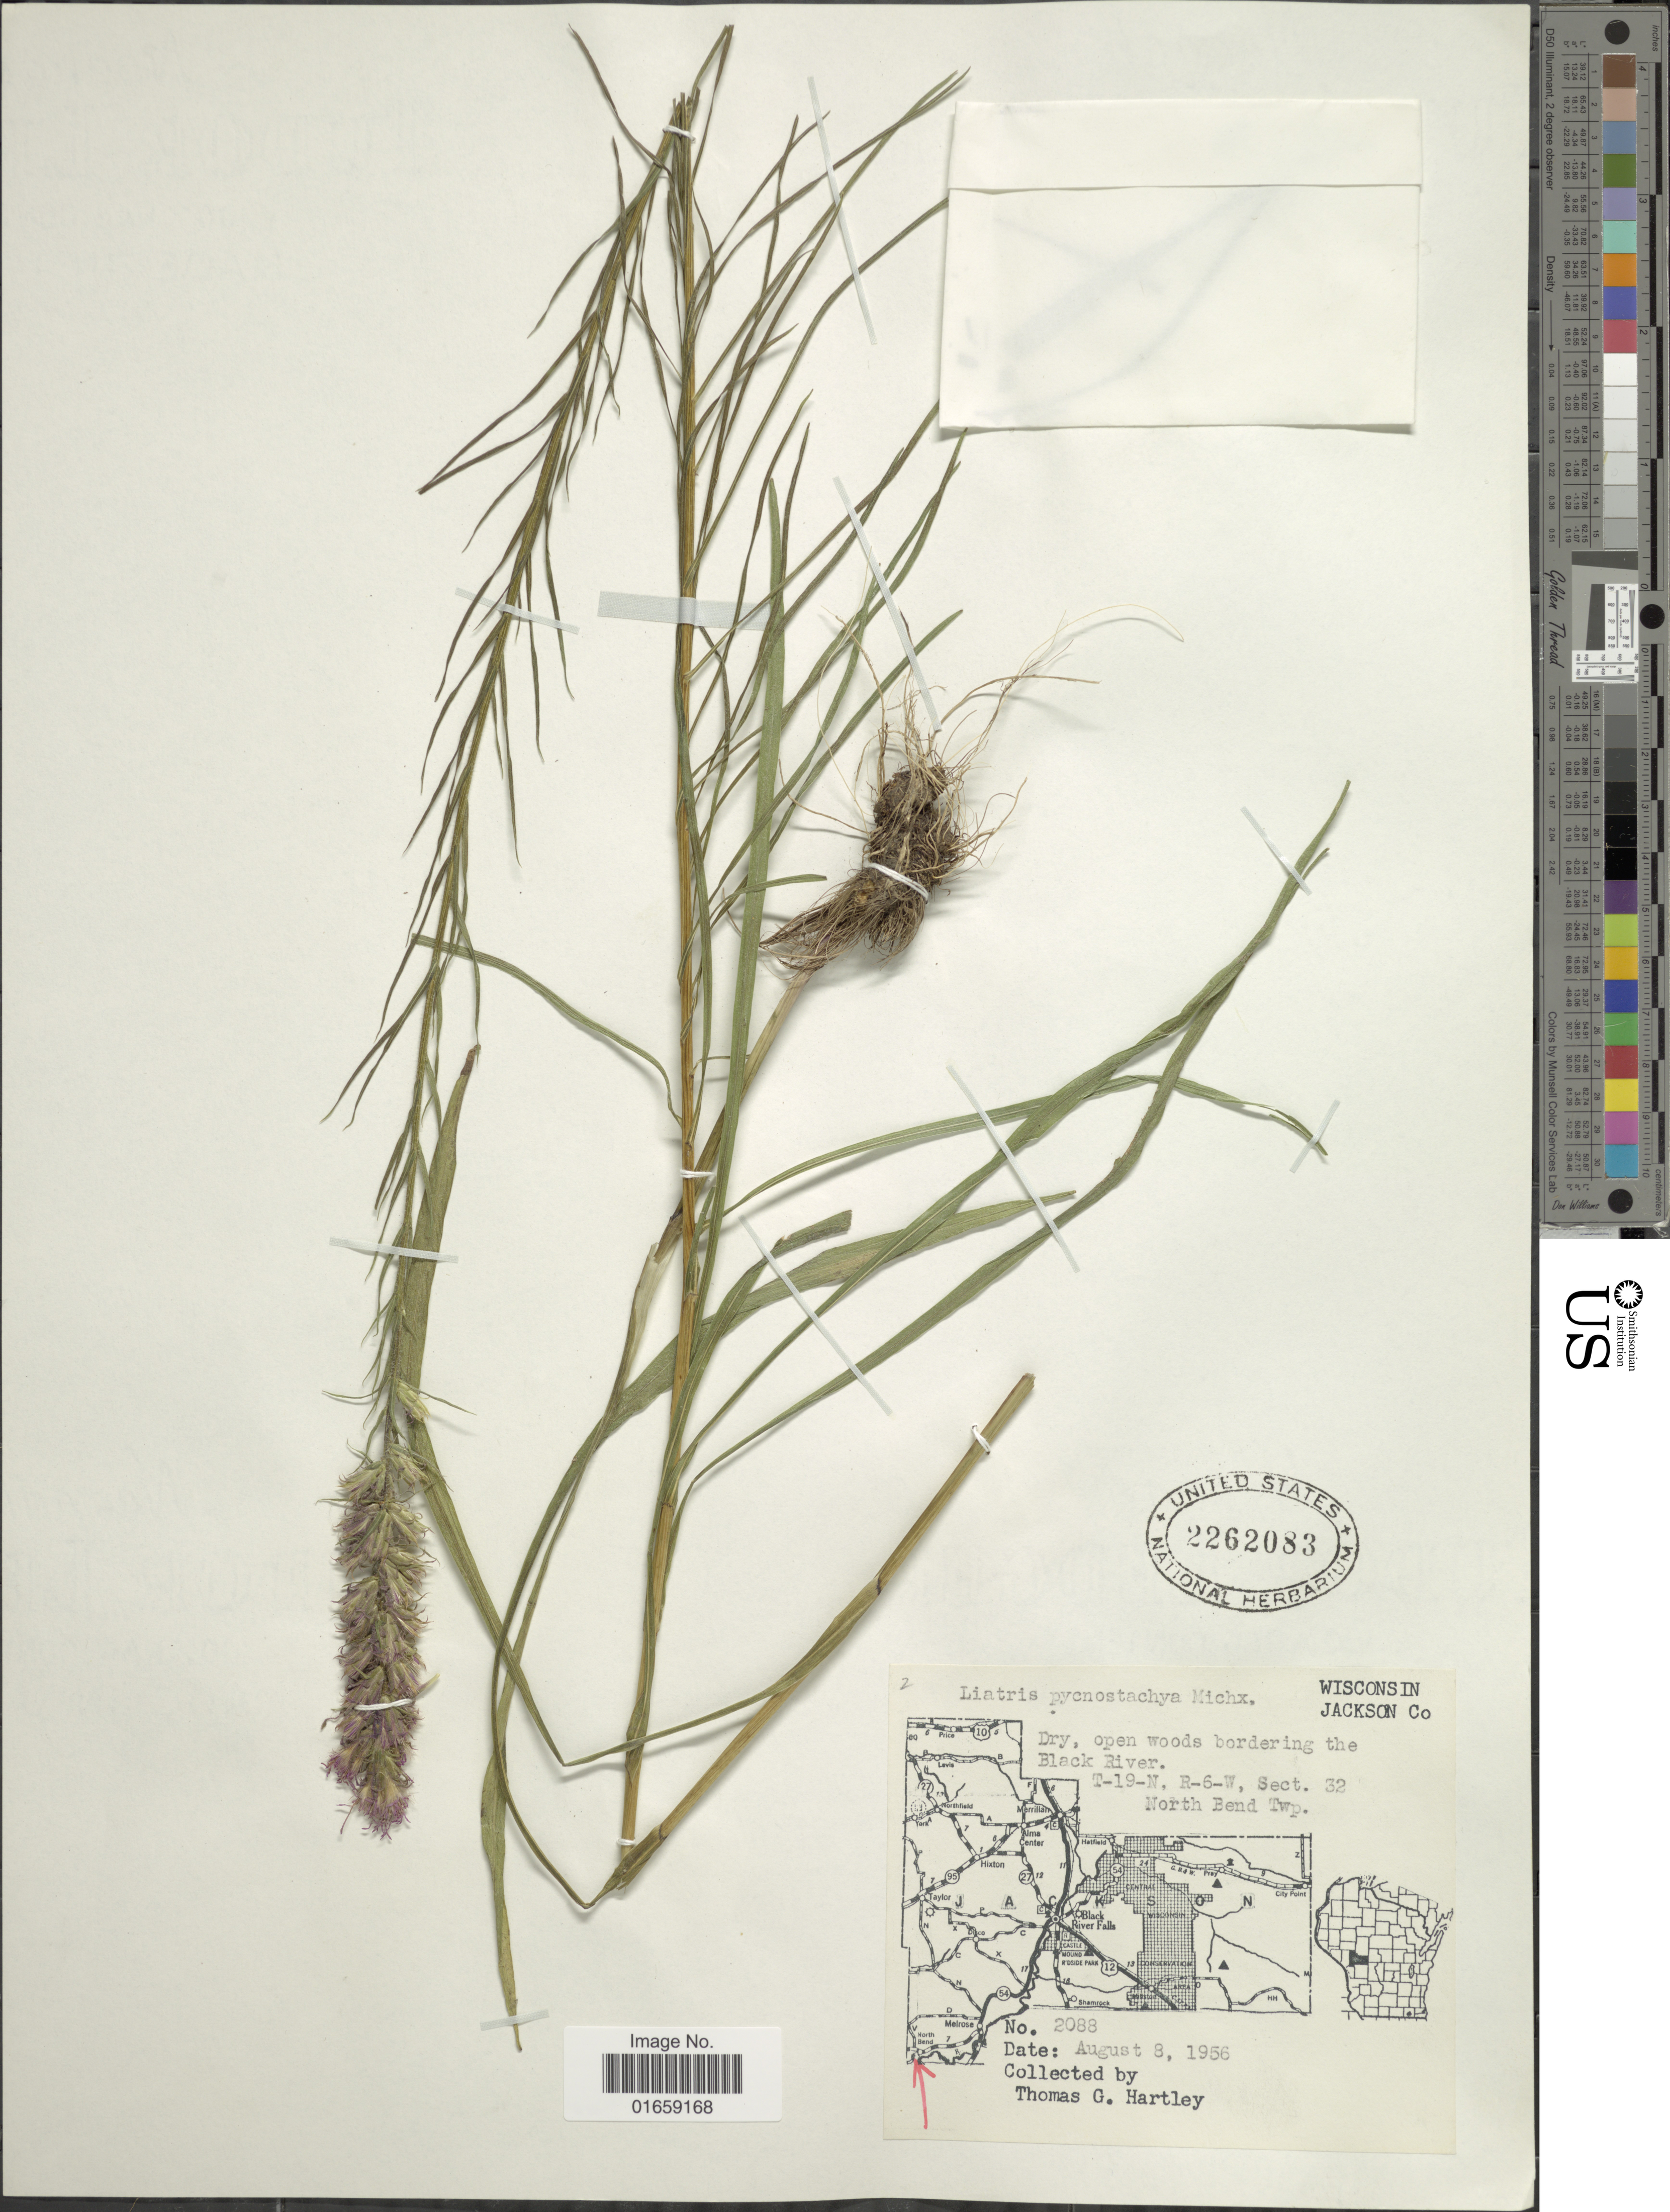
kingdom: Plantae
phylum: Tracheophyta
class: Magnoliopsida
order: Asterales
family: Asteraceae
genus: Liatris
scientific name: Liatris pycnostachya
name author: Michx.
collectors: T. G. Hartley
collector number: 2088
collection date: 1956-08-08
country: United States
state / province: Wisconsin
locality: Wisconsin Jackson Co., T-19-N, R-6-W, sect. 32 North Bend Twp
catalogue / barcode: US 2262083